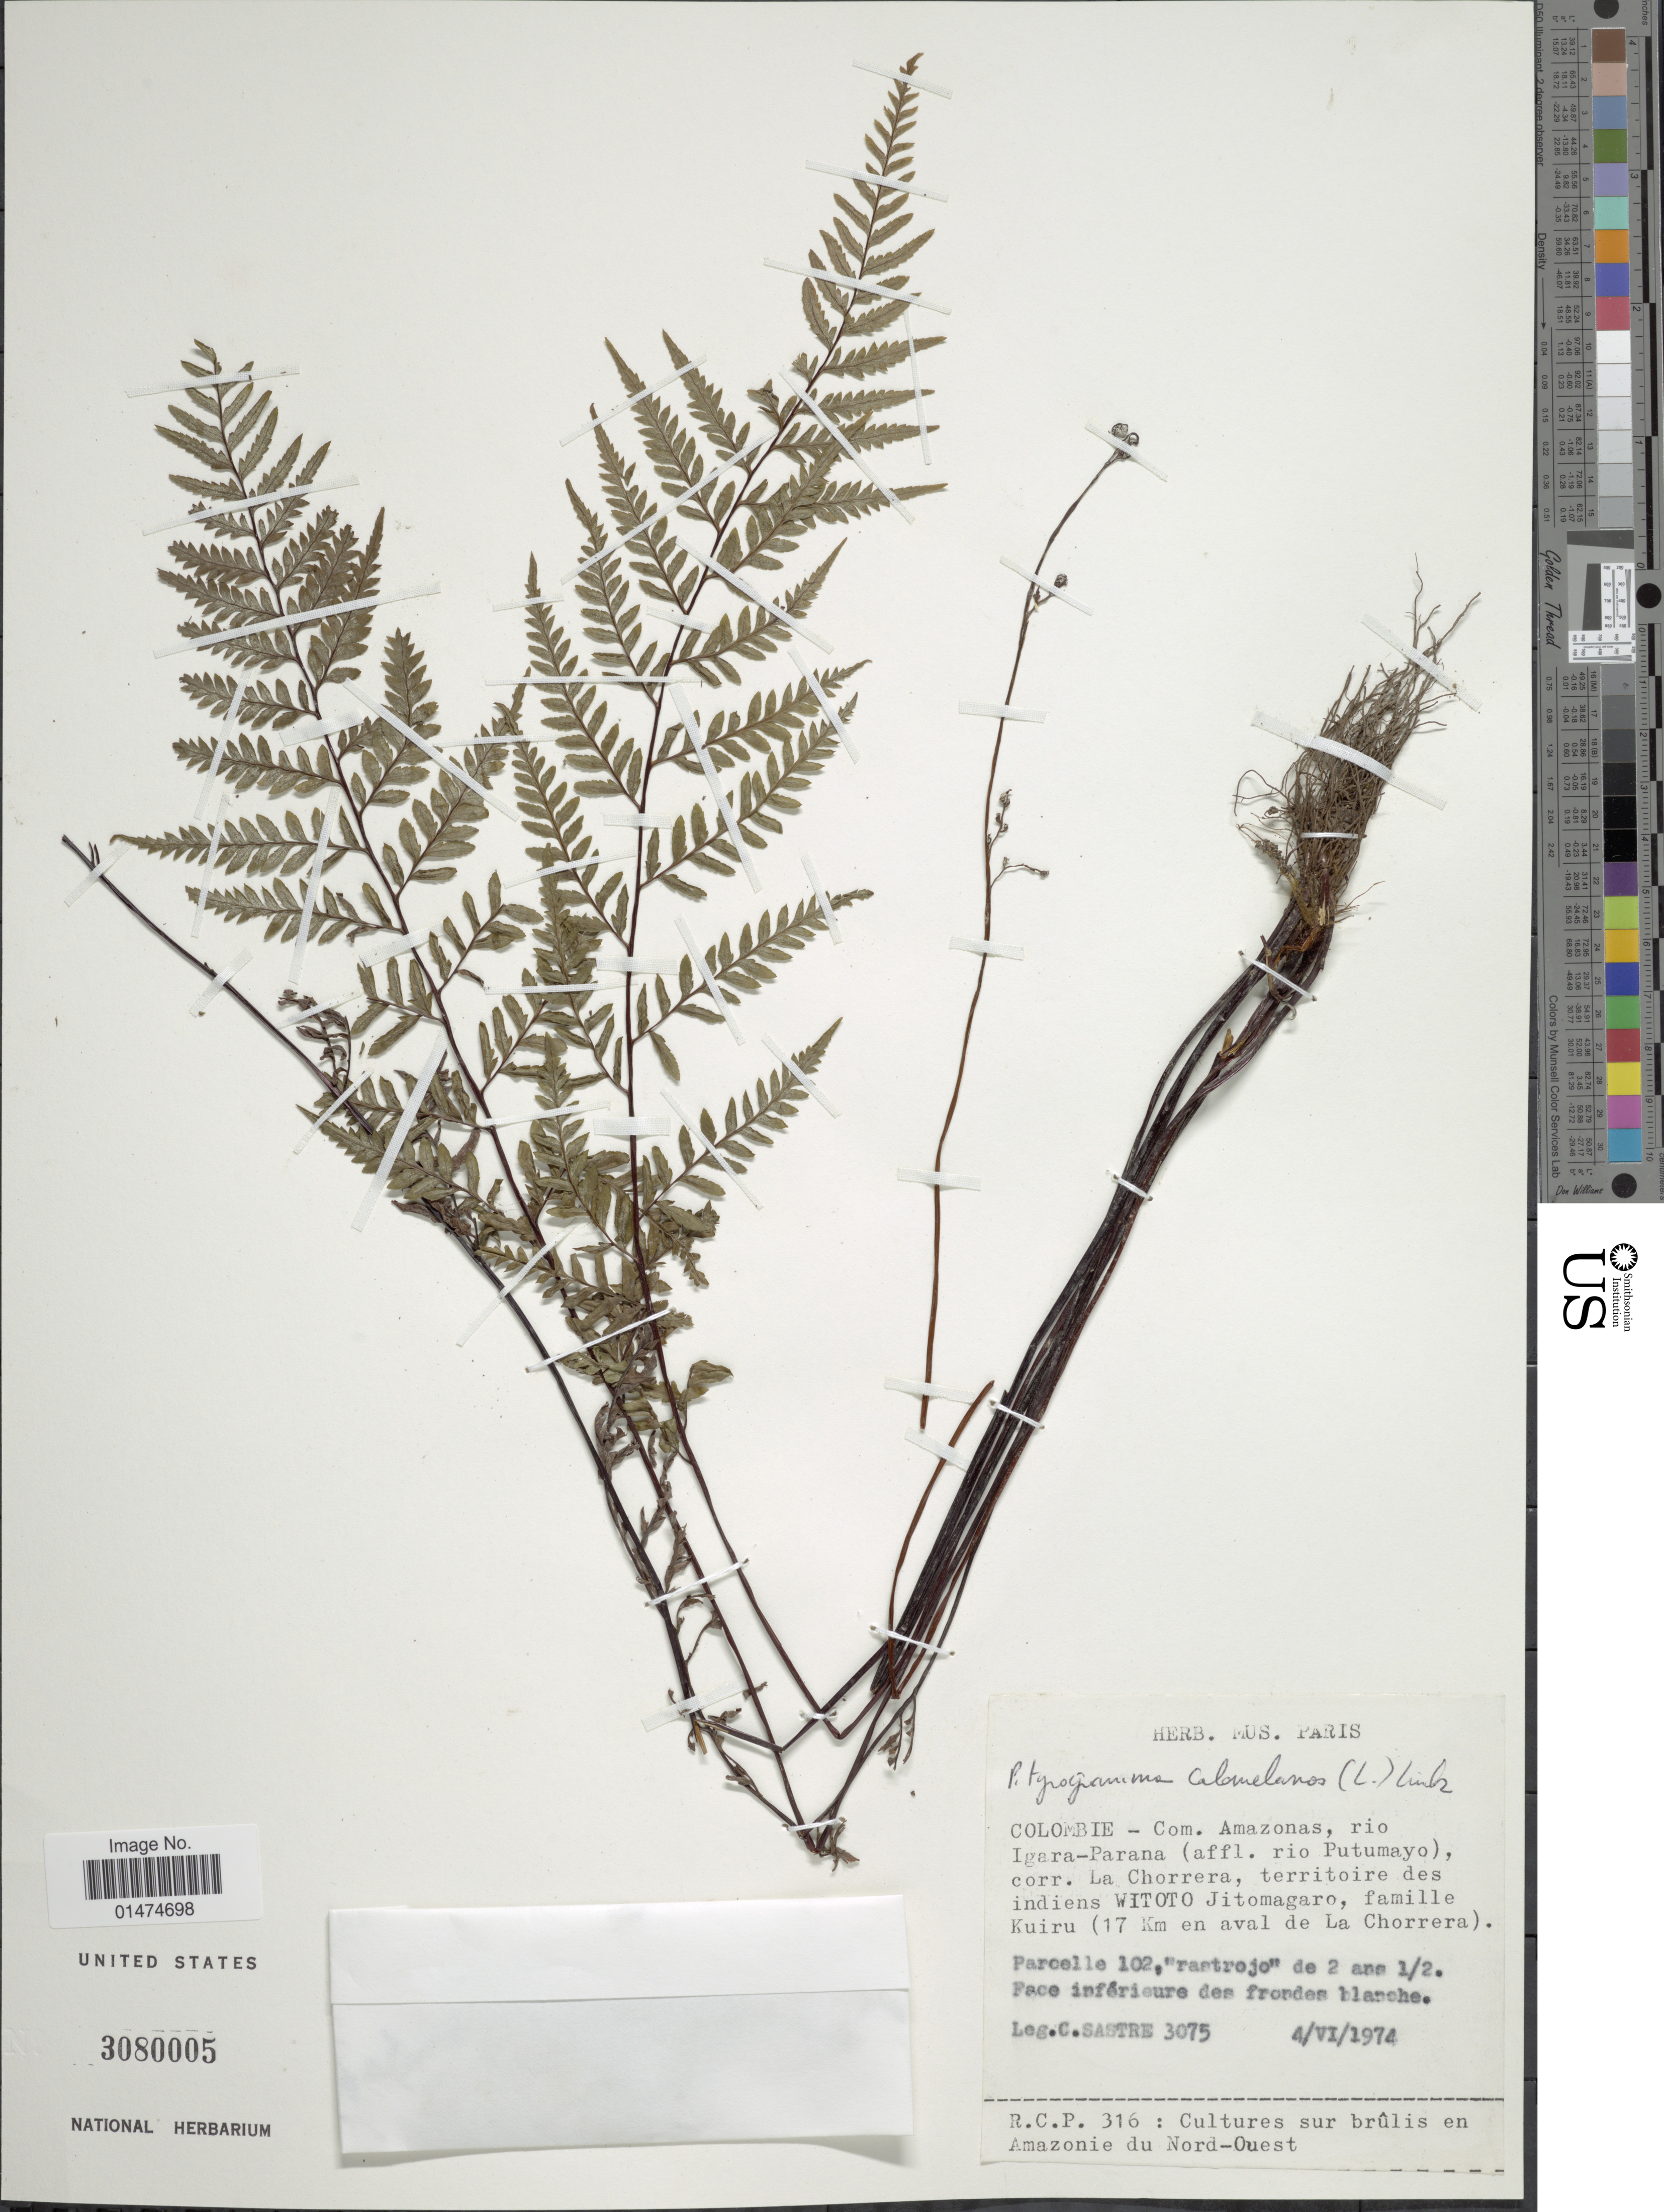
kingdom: Plantae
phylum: Tracheophyta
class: Polypodiopsida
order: Polypodiales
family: Pteridaceae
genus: Pityrogramma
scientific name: Pityrogramma calomelanos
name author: (L.) Link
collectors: C. Sastre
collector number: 3075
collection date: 1974-06-04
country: Colombia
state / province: Amazônas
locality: Rio Igara-Parana (afll. rio Putunayo), corr. La Chorrera, territoire des indiens Witoto Jitomagaro, familie Kuiru (17 km en aval de La Chorrera).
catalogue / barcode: US 3080005